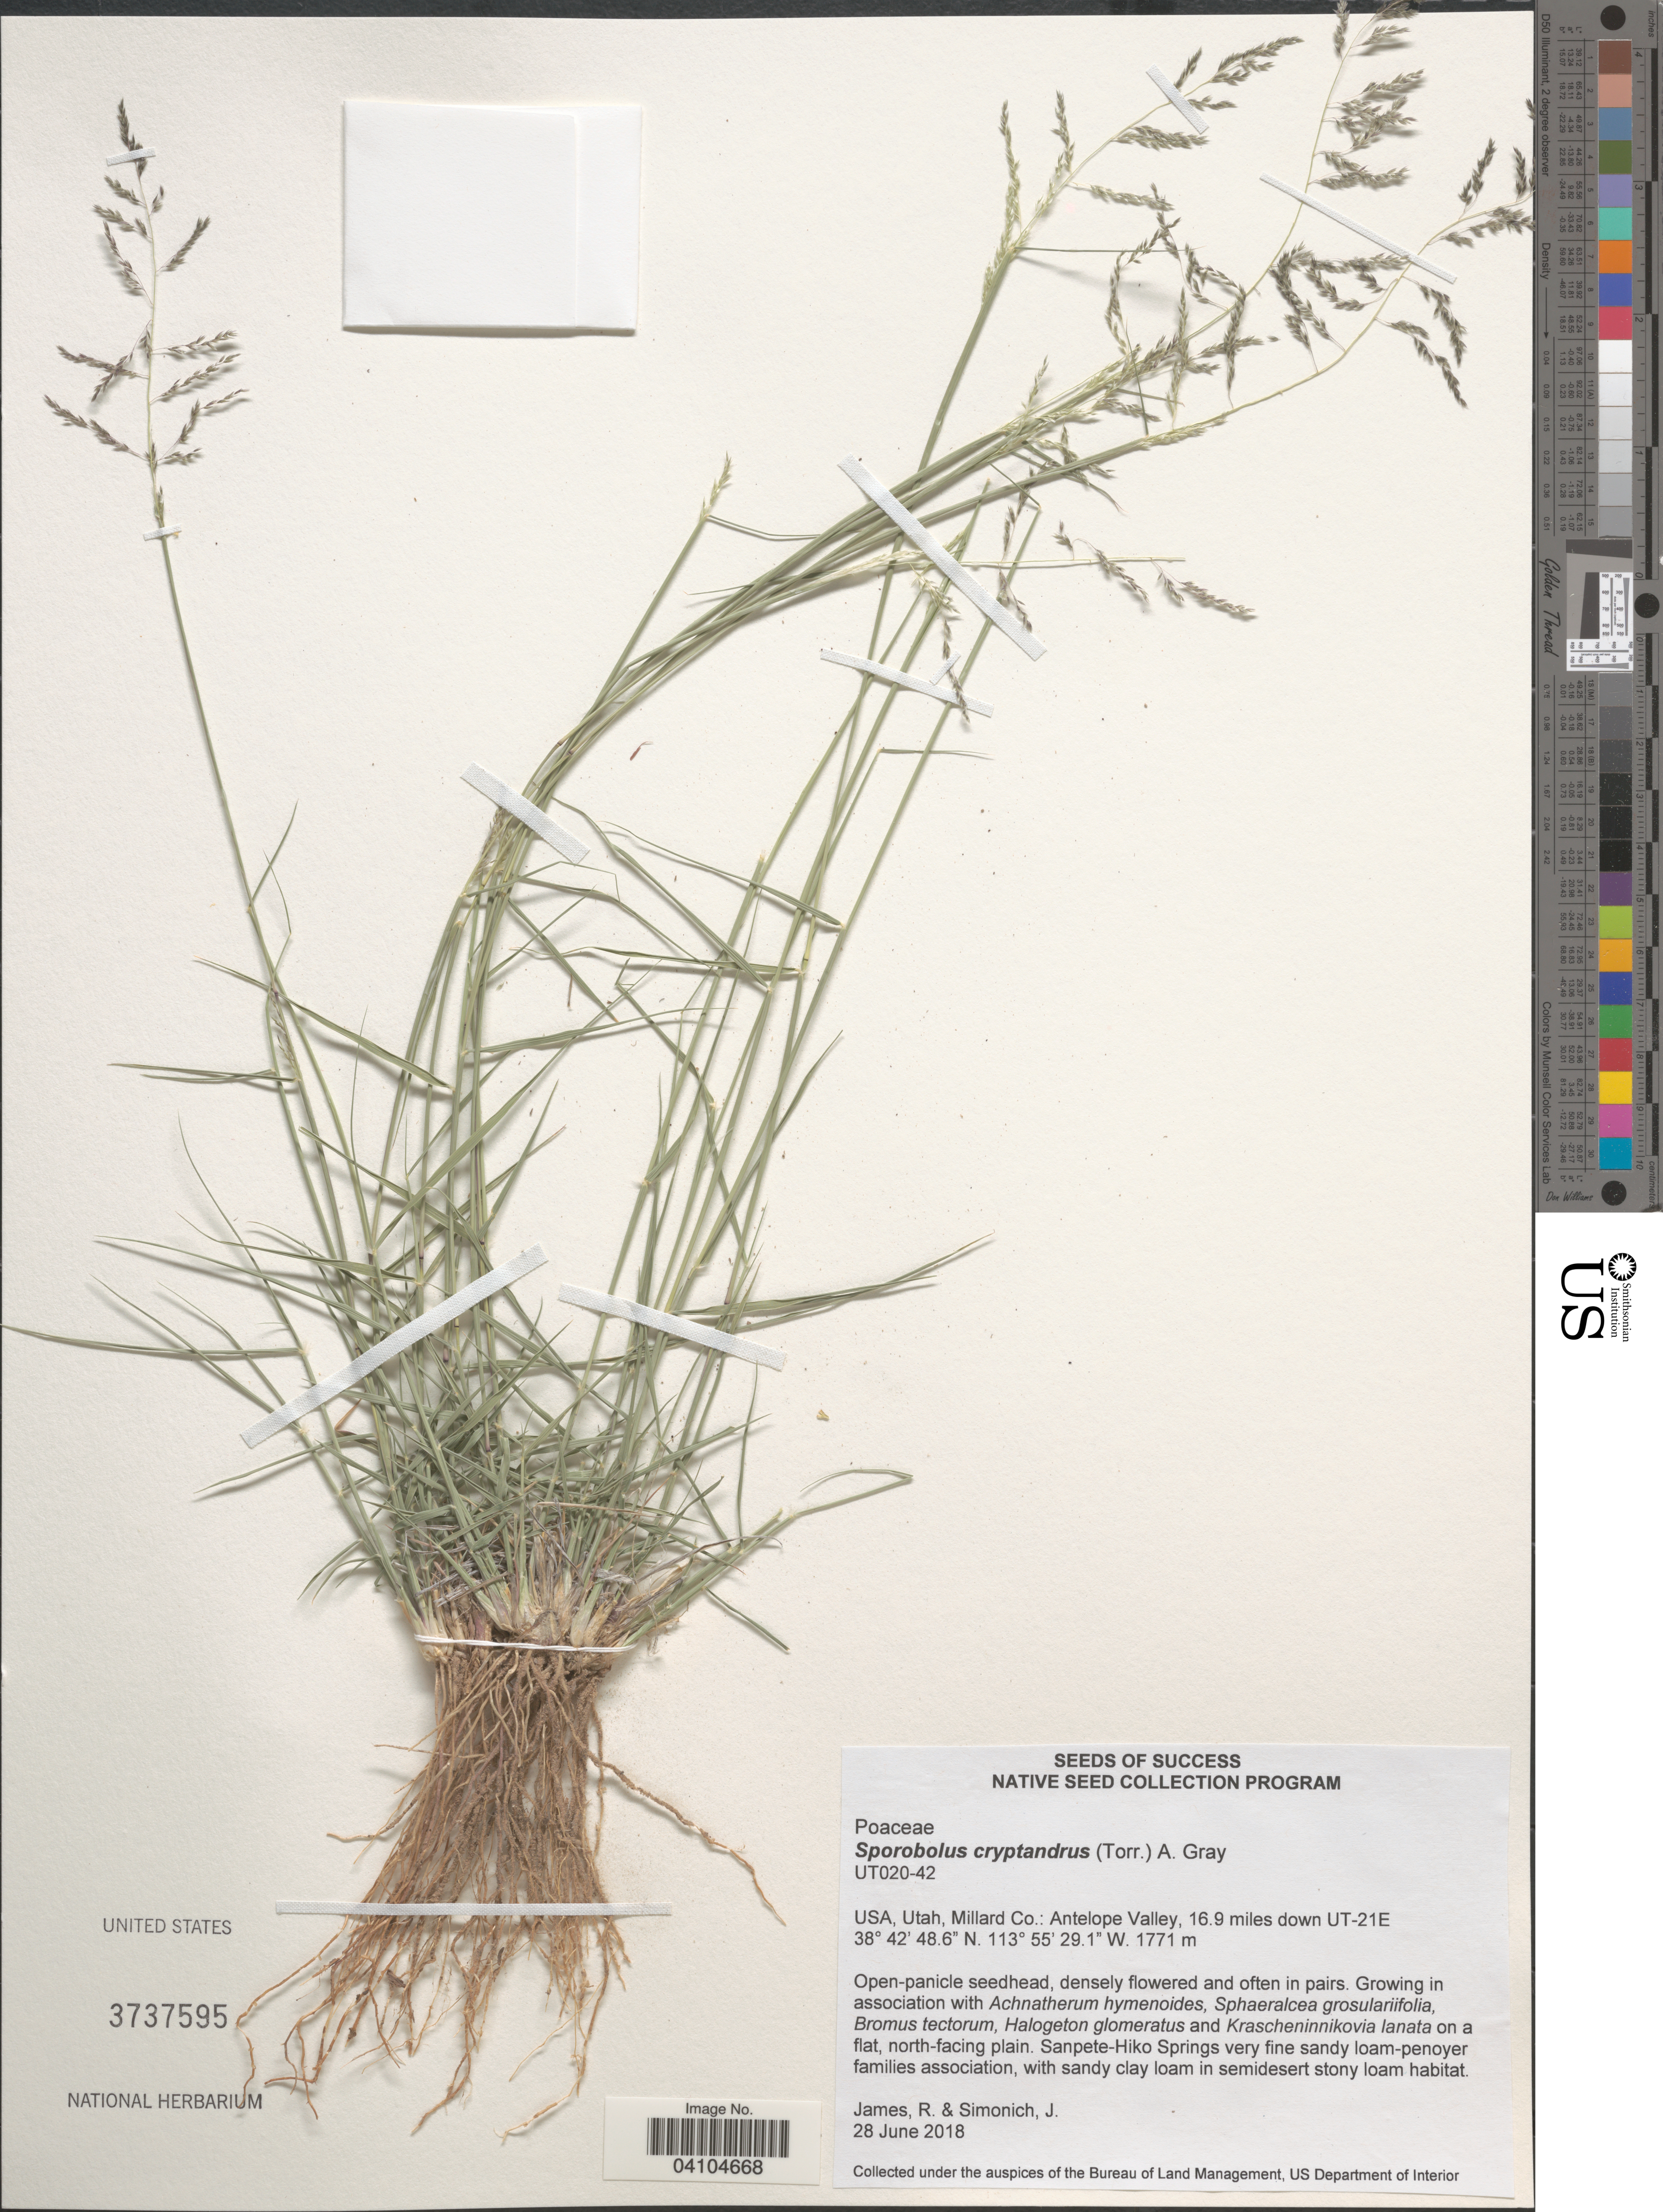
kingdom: Plantae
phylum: Tracheophyta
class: Liliopsida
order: Poales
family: Poaceae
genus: Sporobolus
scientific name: Sporobolus cryptandrus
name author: (Torr.) A. Gray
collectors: R. James & J. Simonich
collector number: UT020-42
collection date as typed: Transcribed d/m/y: 28/6/2018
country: United States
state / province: Utah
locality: Millard Co.: Antelope Valley, 16.9 miles down UT-21E. On a flat, north-facing plain. Sanpete-Hiko Springs.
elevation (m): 1771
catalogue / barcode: US 3737595